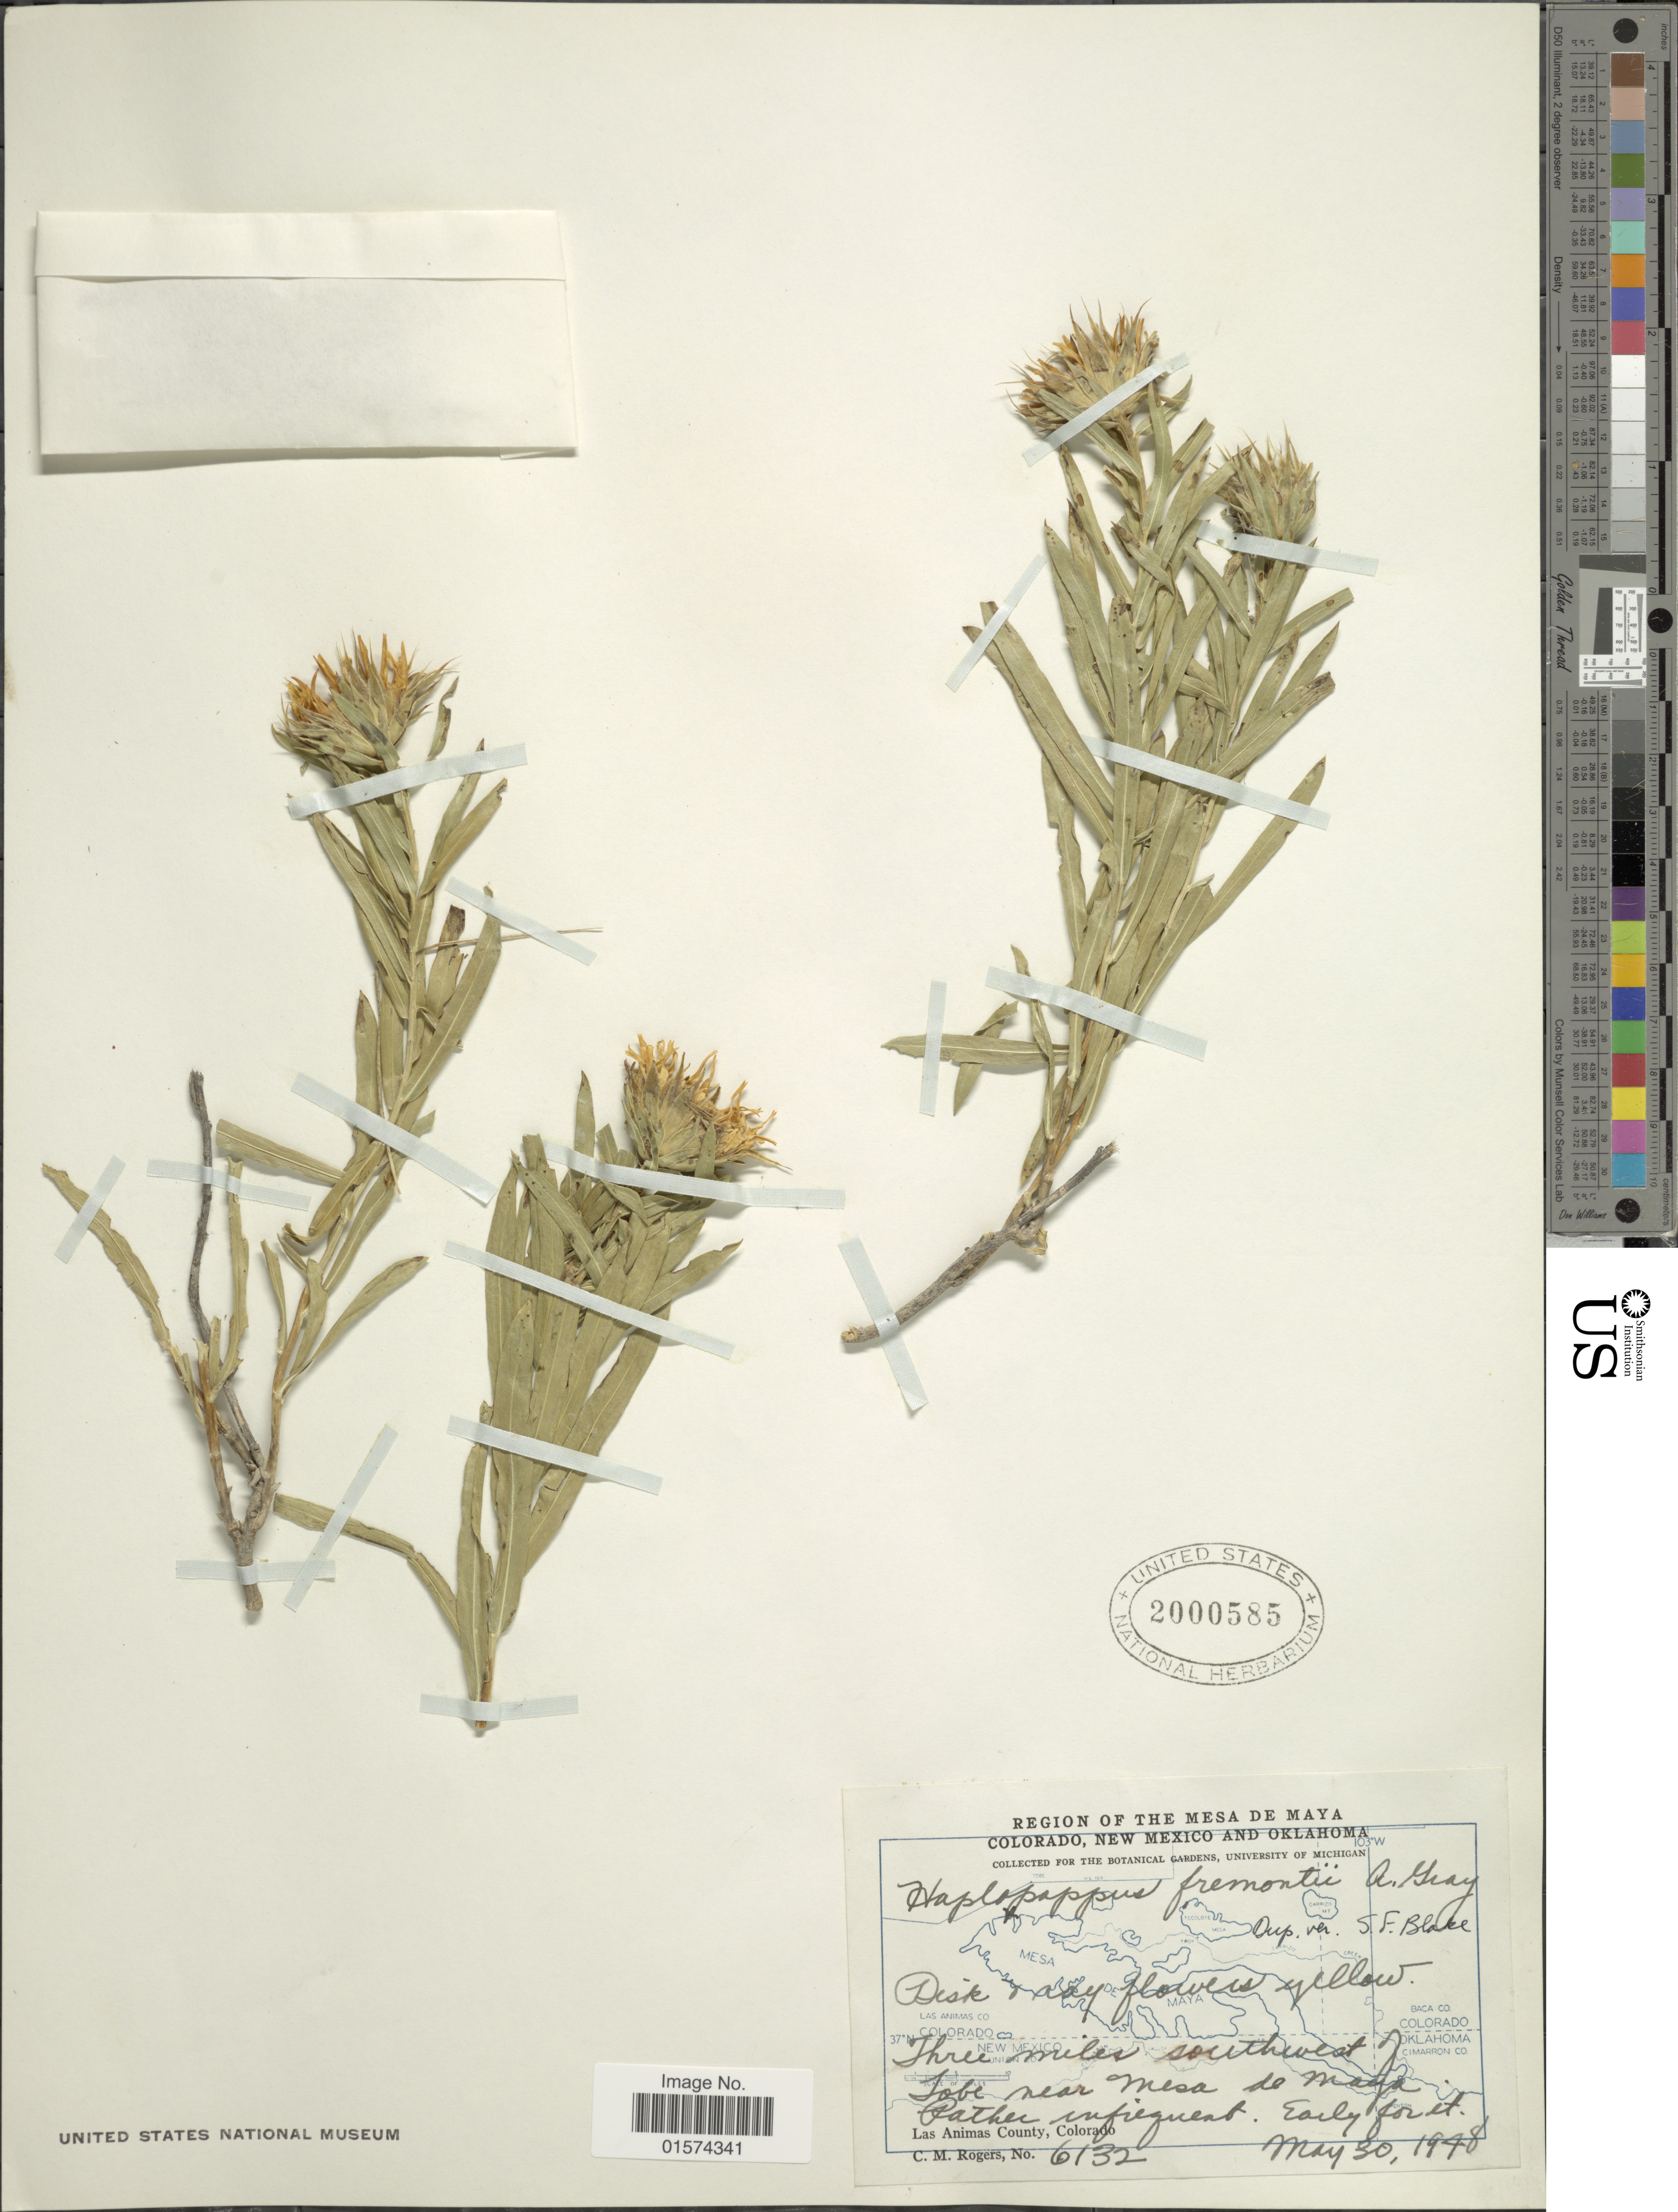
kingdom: Plantae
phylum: Tracheophyta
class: Magnoliopsida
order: Asterales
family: Asteraceae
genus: Oonopsis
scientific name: Oonopsis fremontii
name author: A. Gray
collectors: C. M. Rogers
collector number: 6132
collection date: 1948-05-30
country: United States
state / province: Colorado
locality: Region of The Mesa de Maya Colorado, New Mexico and Oklahoma, Three miles southwest of Sobe near Mesa de Maya, Las Animas County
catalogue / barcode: US 2000585